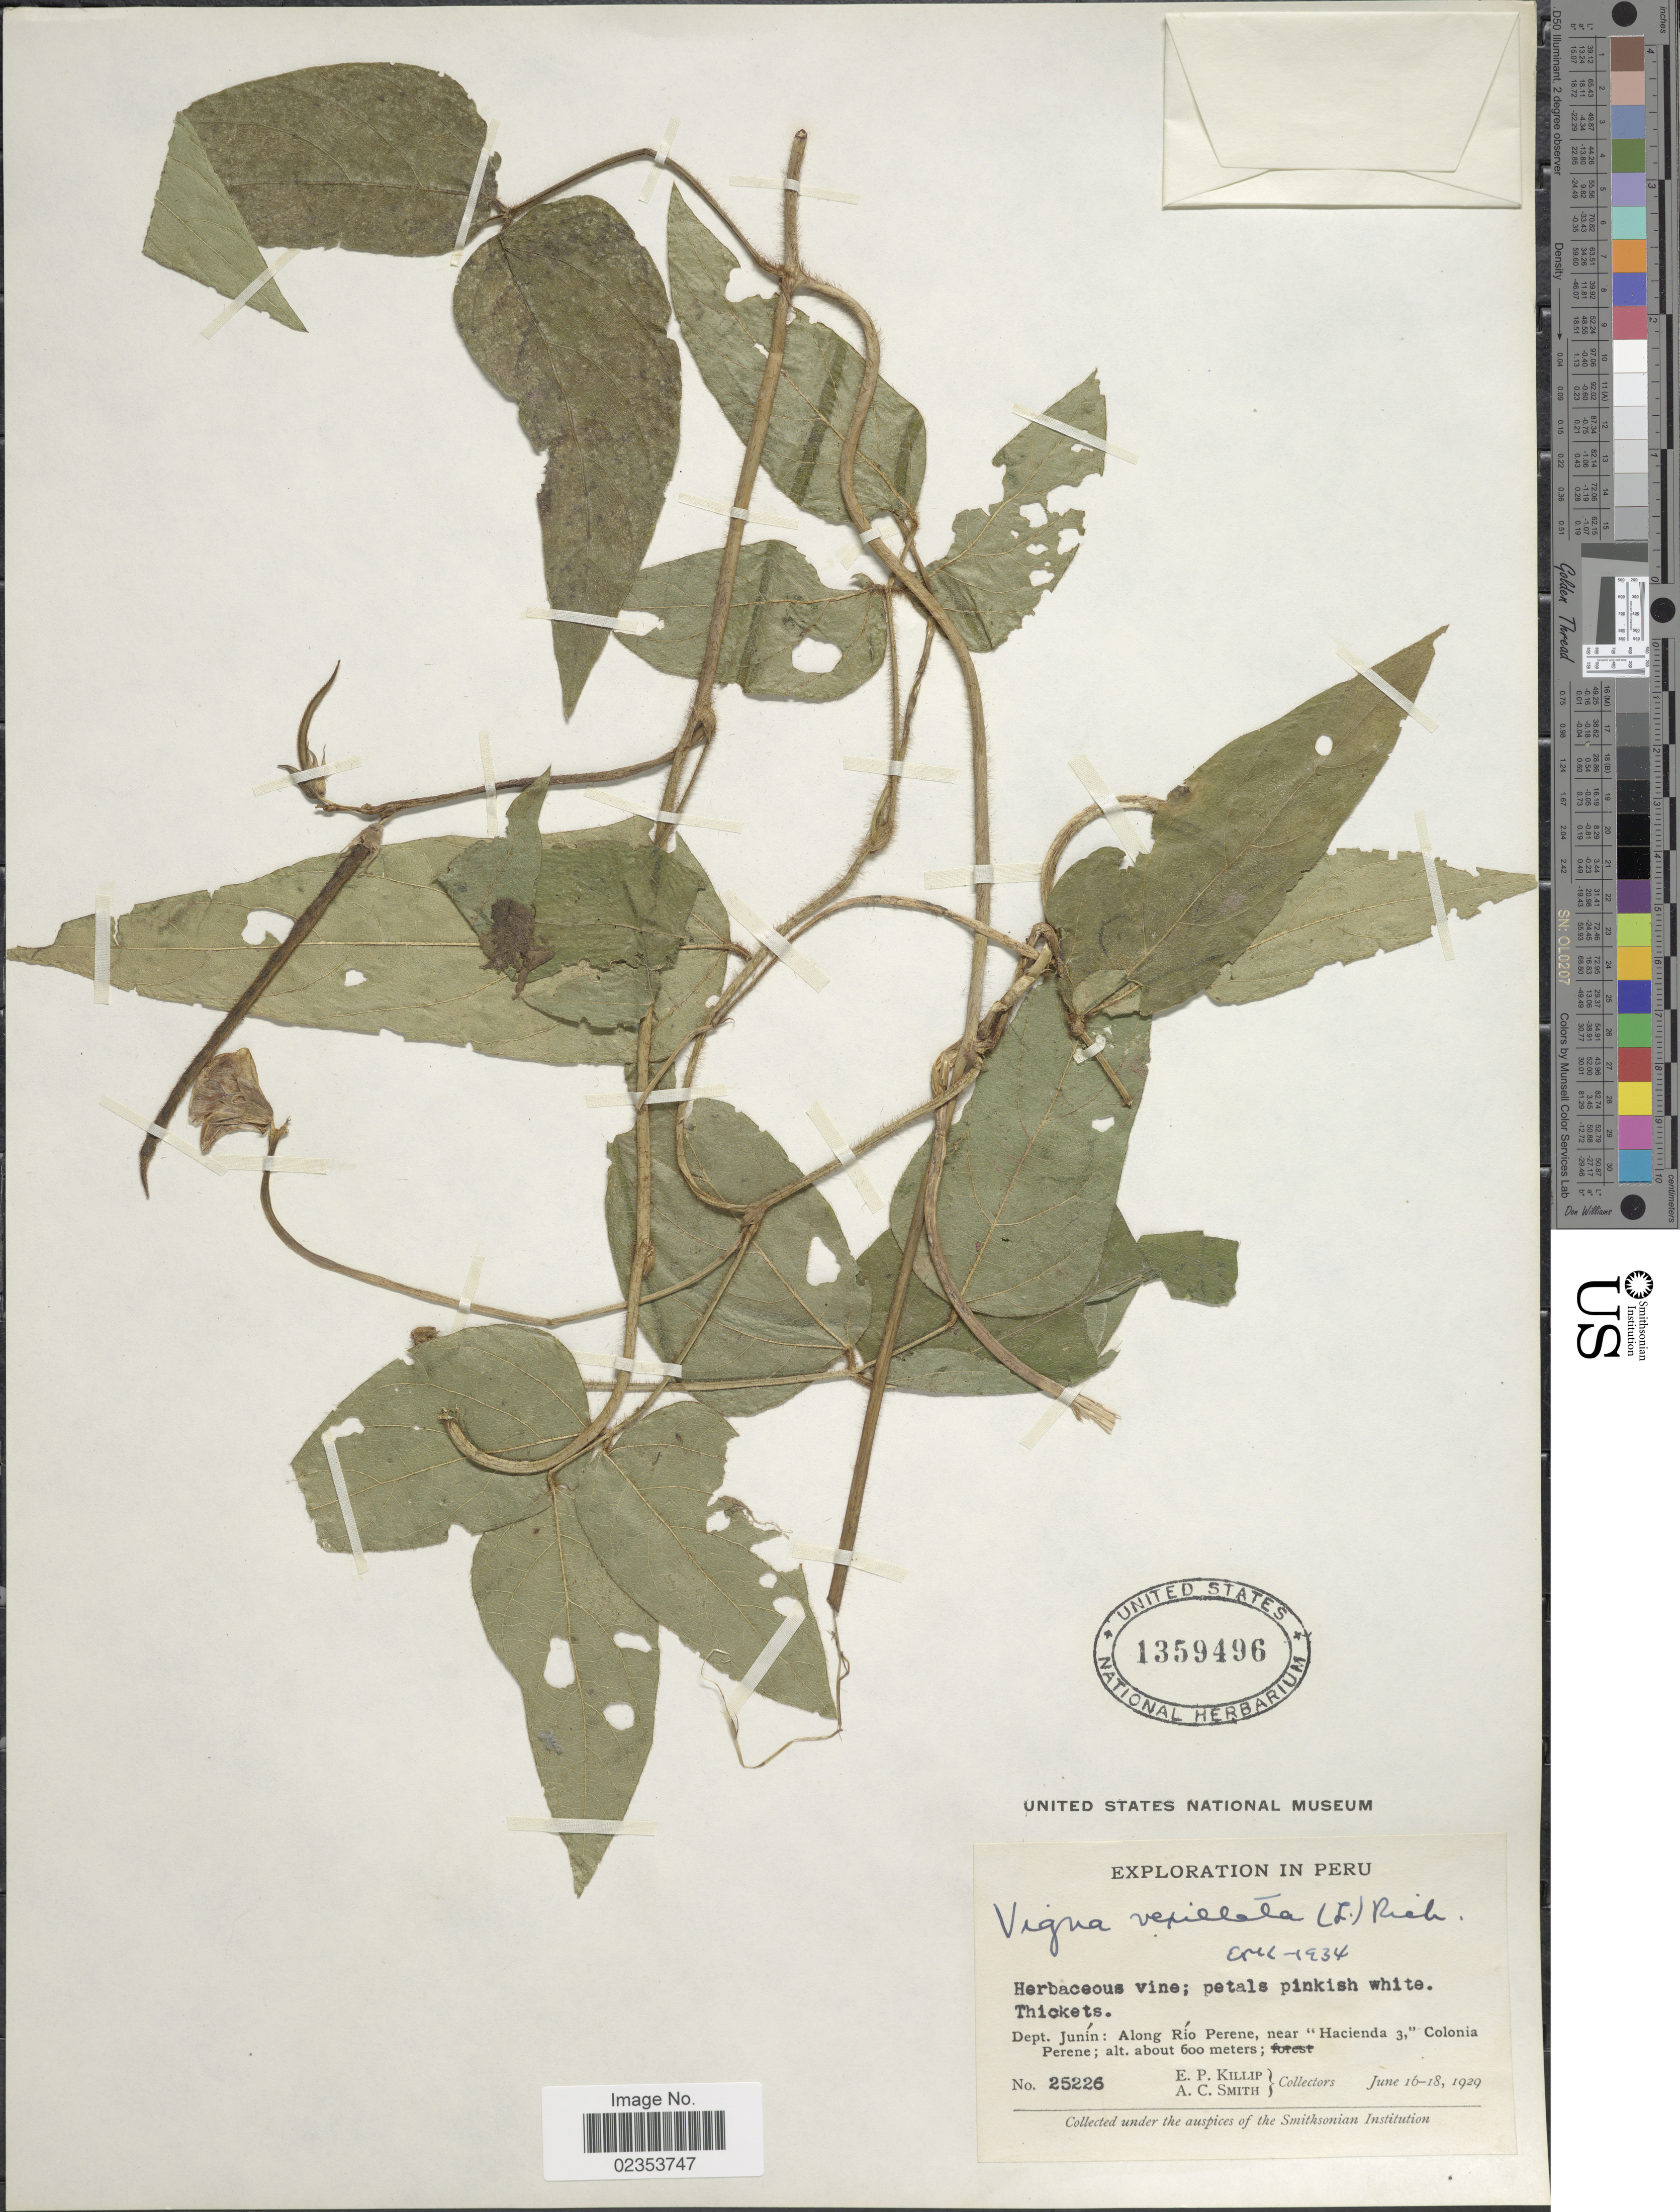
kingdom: Plantae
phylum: Tracheophyta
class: Magnoliopsida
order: Fabales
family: Fabaceae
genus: Vigna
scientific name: Vigna vexillata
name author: (L.) A. Rich.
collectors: E. P. Killip & A. C. Smith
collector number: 25226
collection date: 1929-06-16/1929-06-18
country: Peru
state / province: Junín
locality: Along Rio Perene, near "Hacienda 3," Colonia Perene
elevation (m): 600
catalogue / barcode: US 1359496